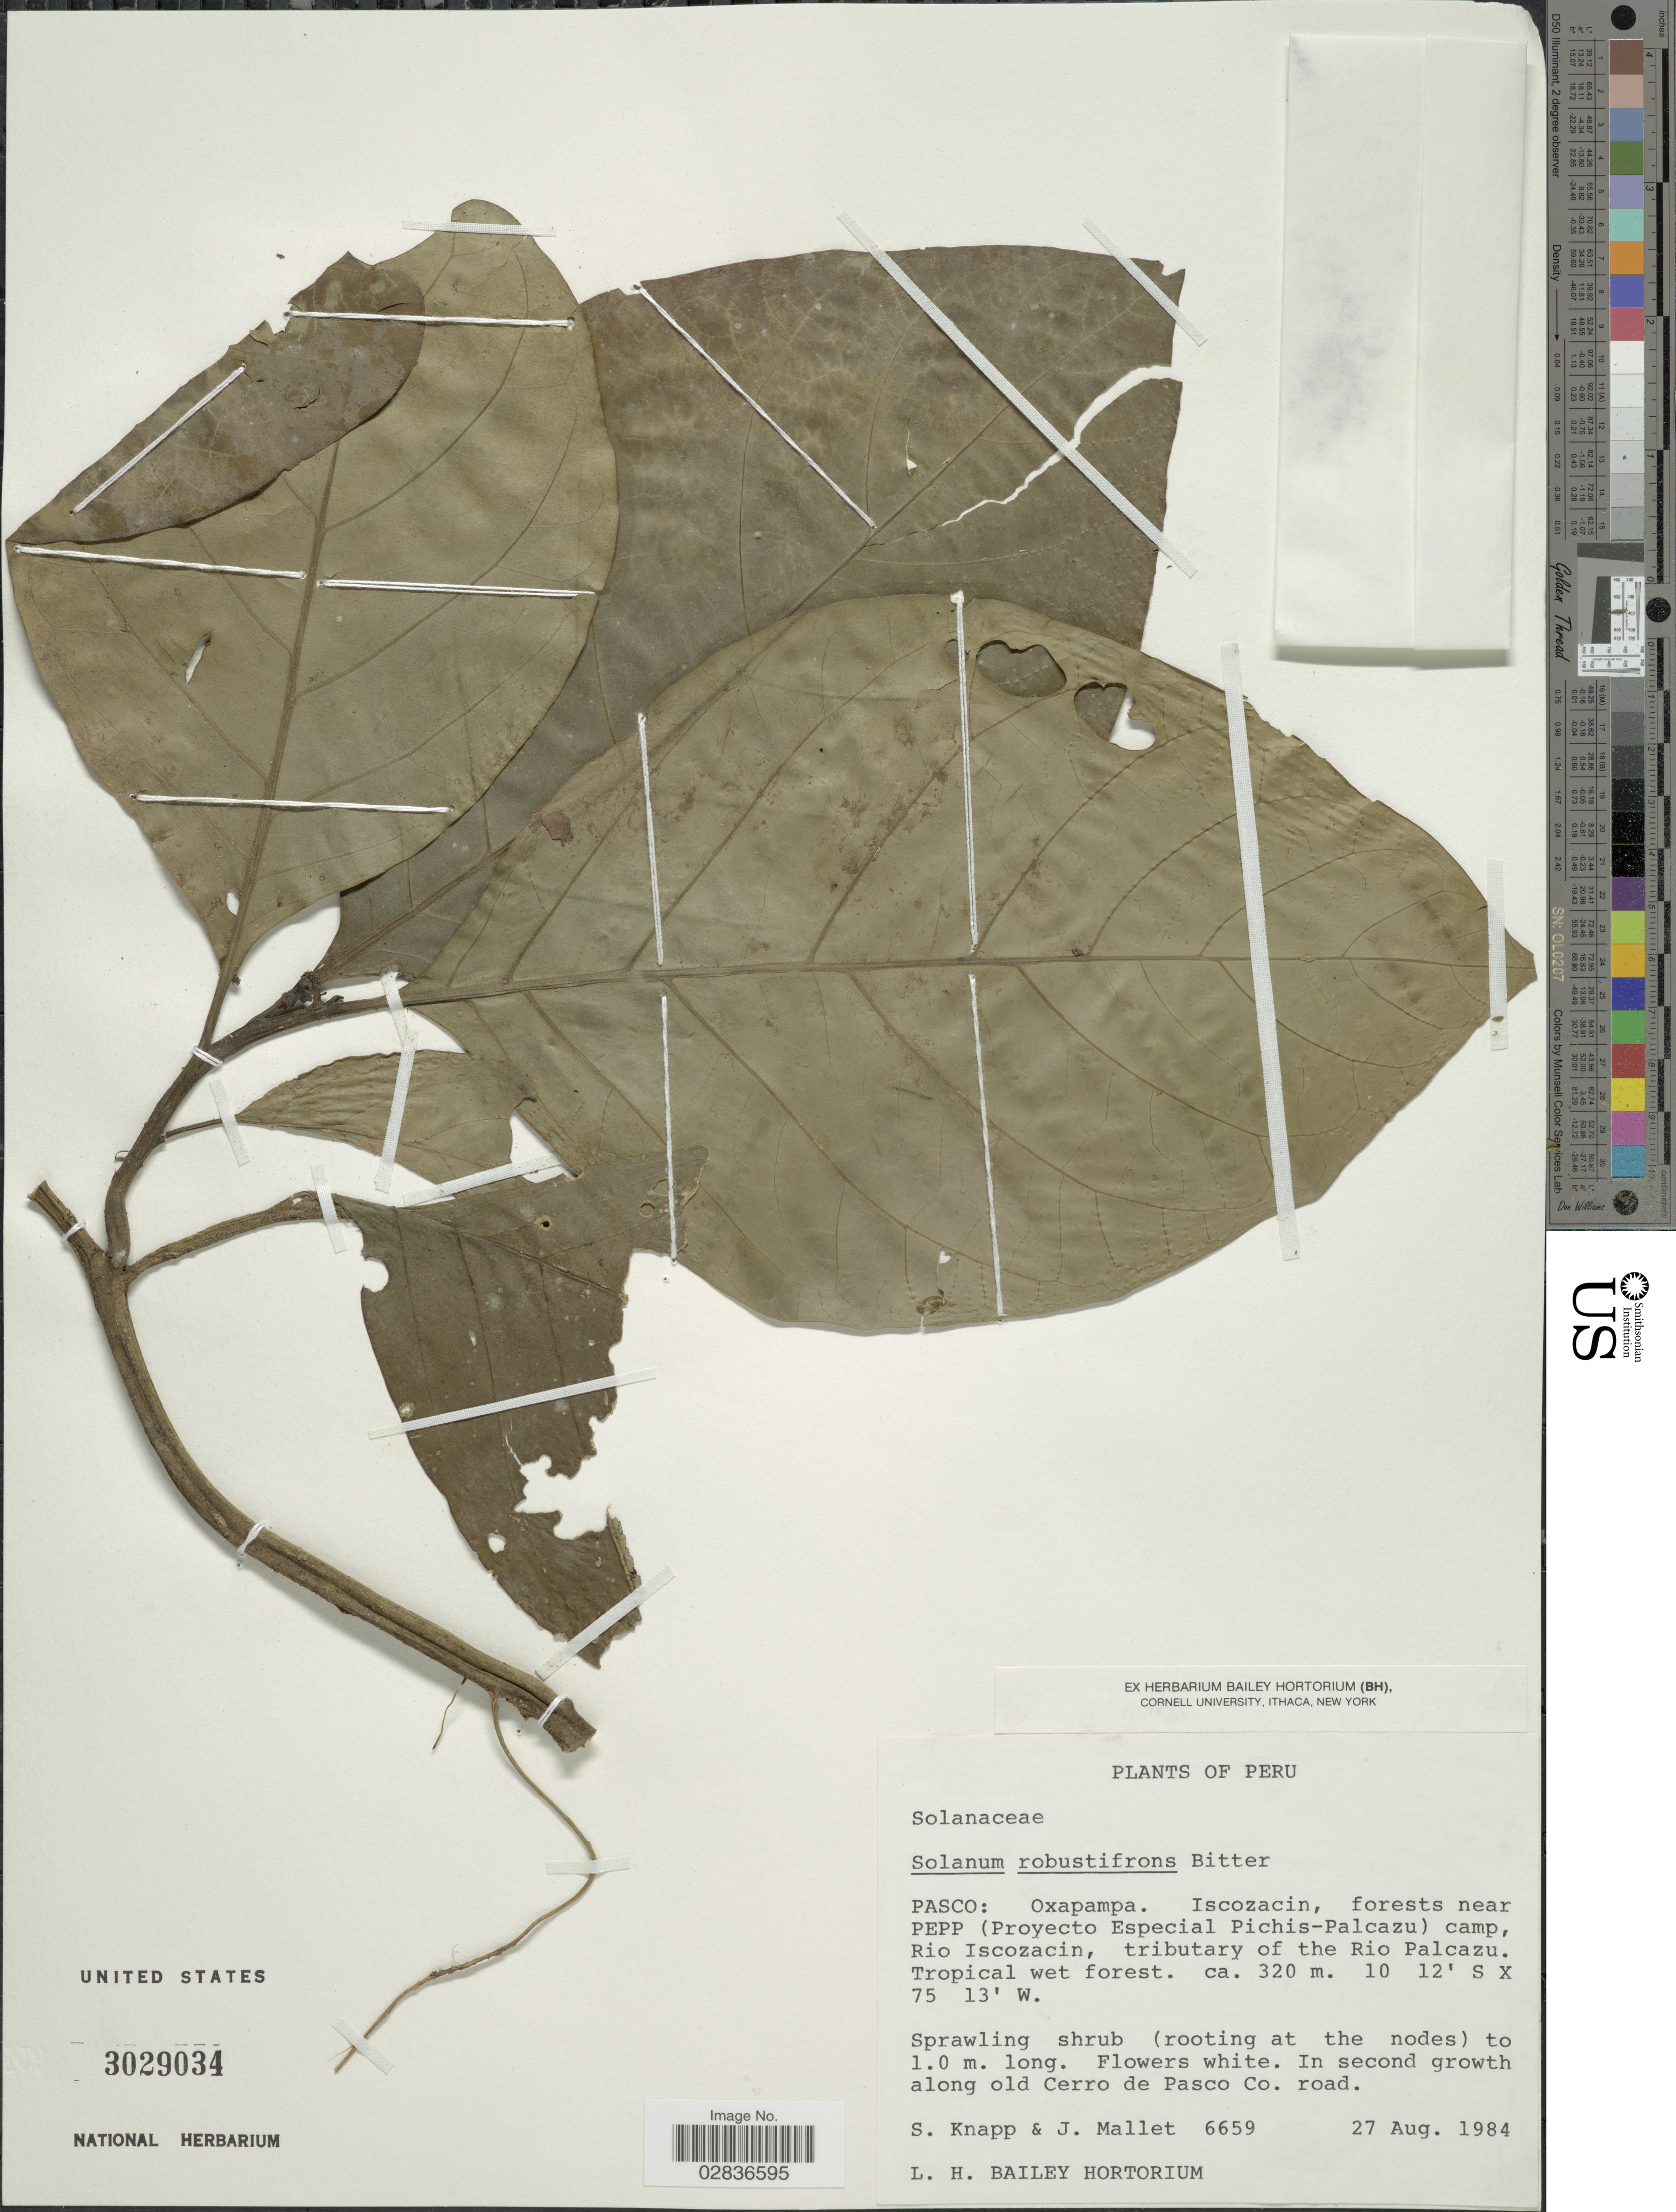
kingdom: Plantae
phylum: Tracheophyta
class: Magnoliopsida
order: Solanales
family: Solanaceae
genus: Solanum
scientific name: Solanum robustifrons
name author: Bitter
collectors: S. Knapp & J. Mallet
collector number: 6659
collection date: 1984-08-27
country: Peru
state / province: Pasco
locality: Pasco: Oxapampa. Iscozacin, forests near Pepp (Proyecto Especial Pichis-Palcazu) camp, Rio Iscozacin, tributary of the Rio Palcazu.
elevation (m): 320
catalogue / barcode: US 3029034